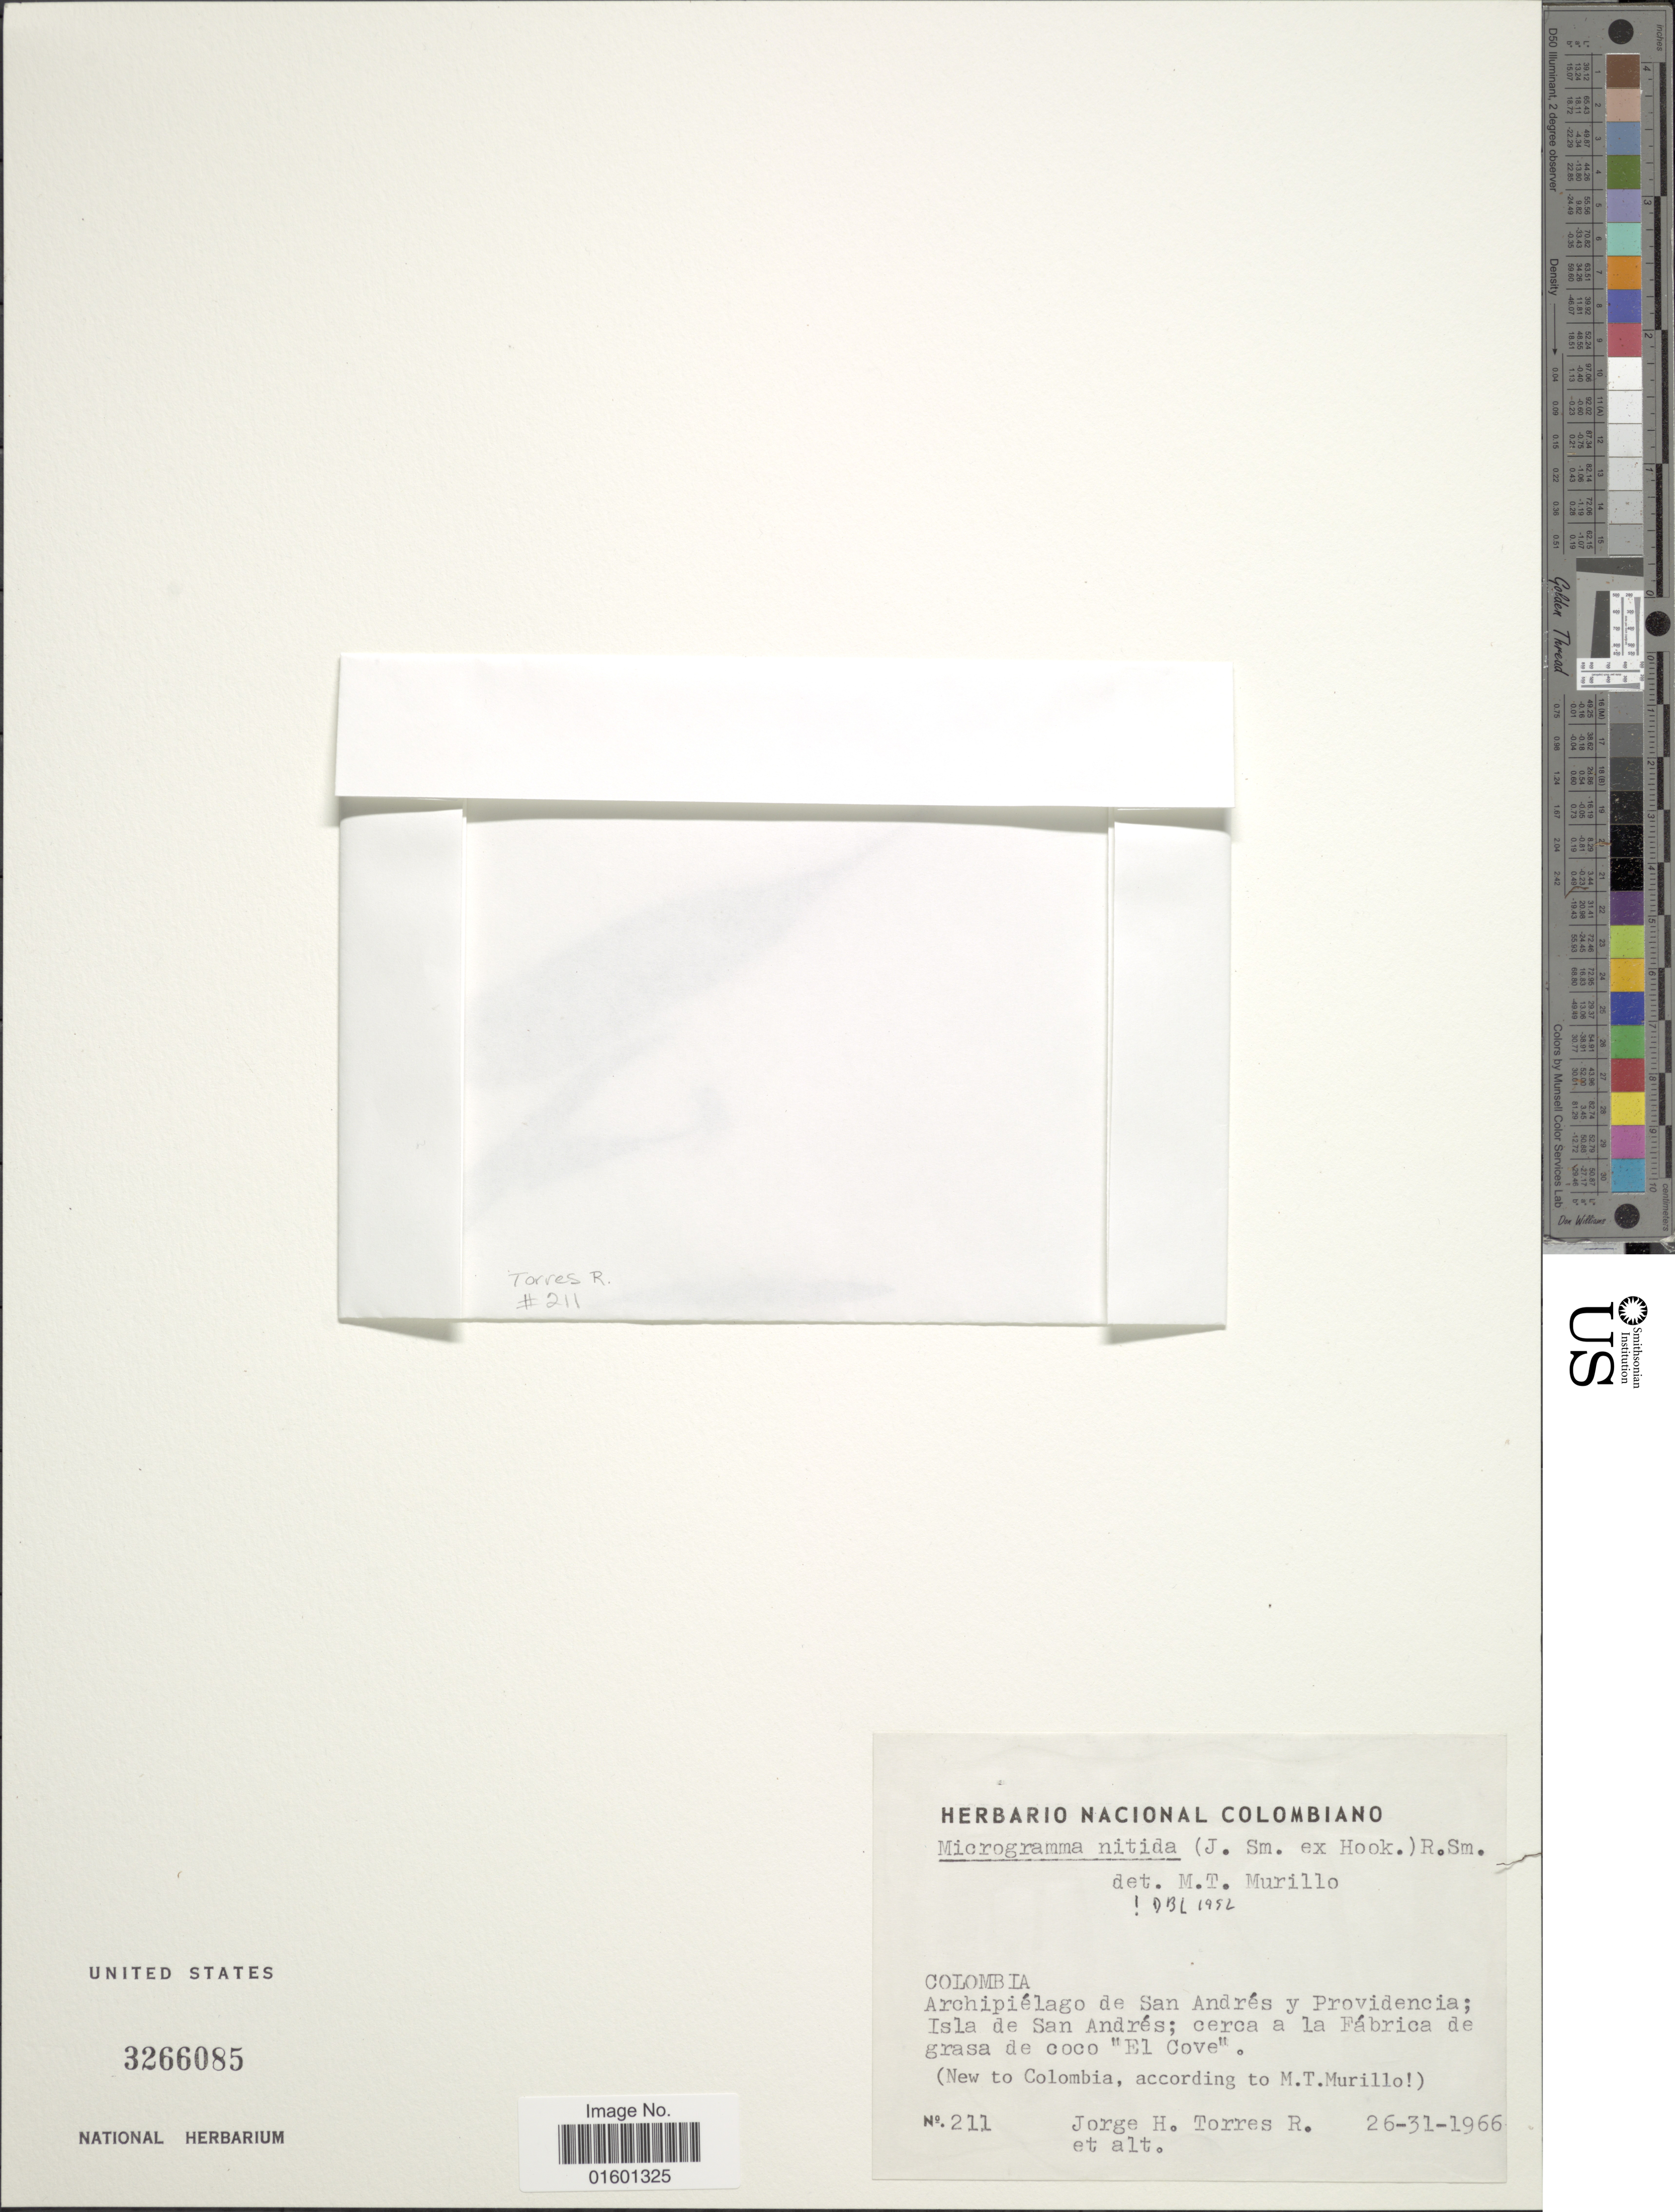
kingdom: Plantae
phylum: Tracheophyta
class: Polypodiopsida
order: Polypodiales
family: Polypodiaceae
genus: Microgramma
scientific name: Microgramma nitida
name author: (J. Sm.) A.R. Sm.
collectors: J. Torres-Romero & et al.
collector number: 211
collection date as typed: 26-31-1966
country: Colombia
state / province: San Andres y Providencia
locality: Isla de San Andres; cerca a la Fabrica de grasa dde coco "El Cove"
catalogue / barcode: US 3266085